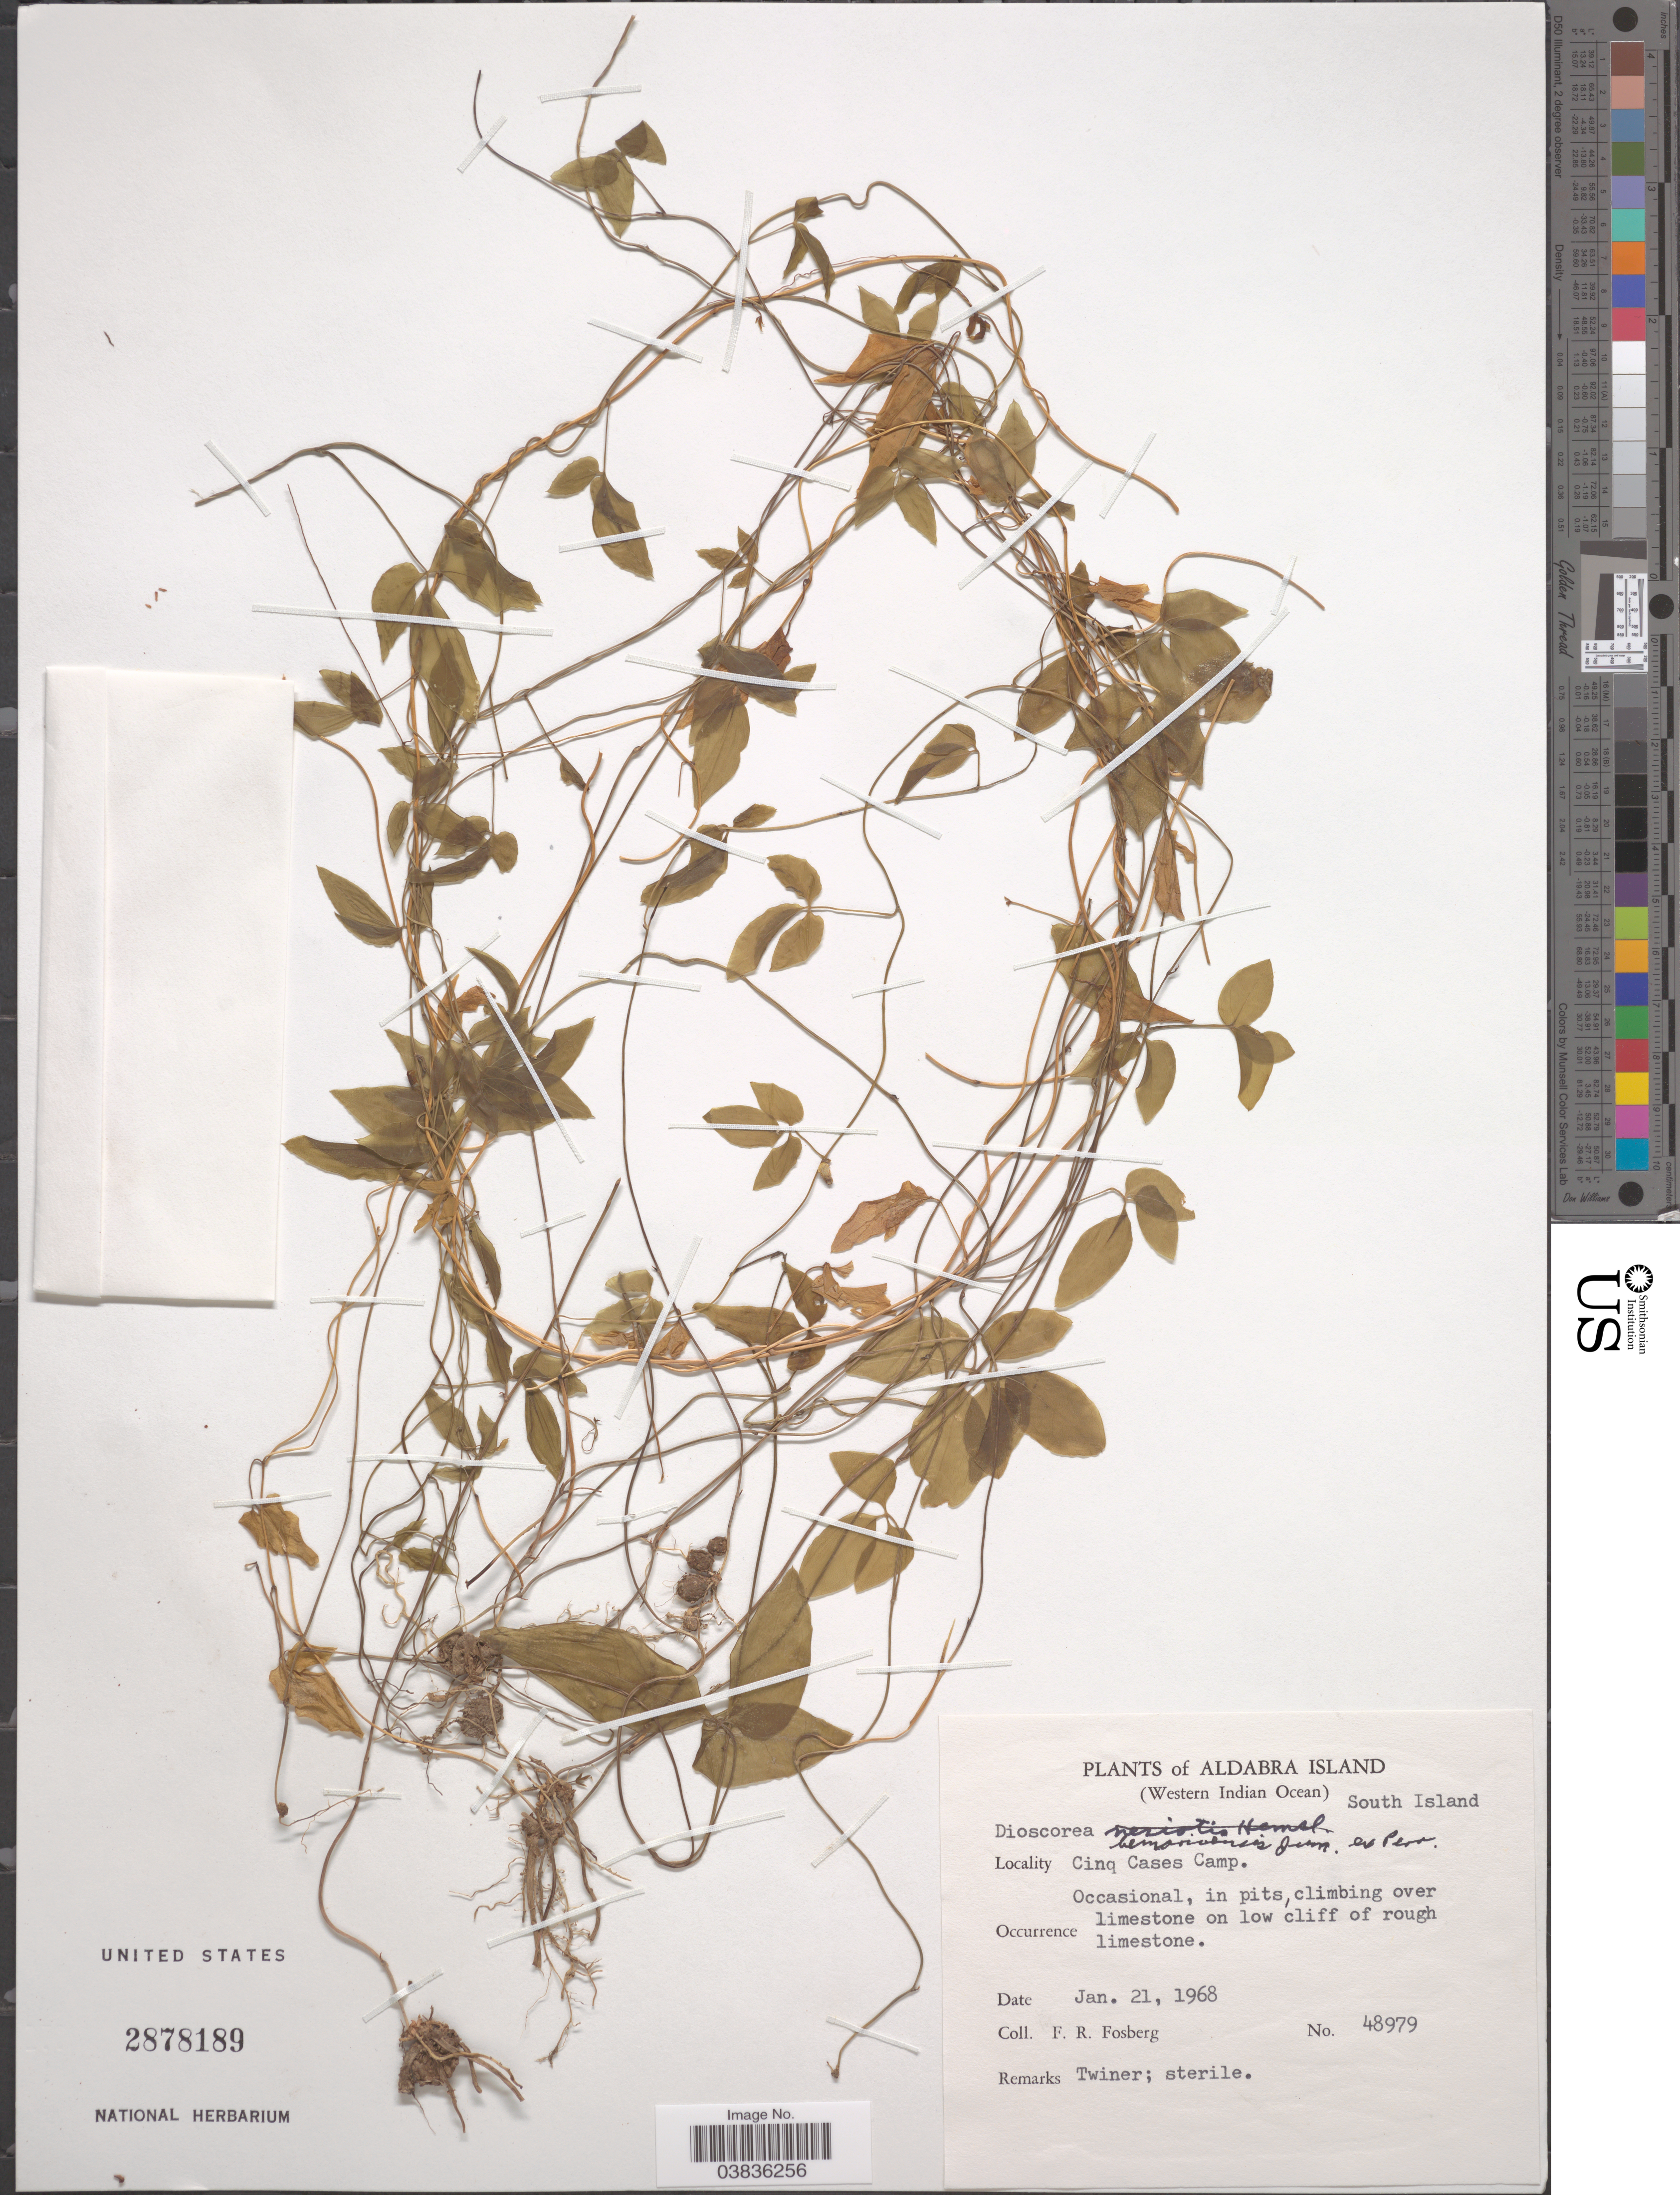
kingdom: Plantae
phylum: Tracheophyta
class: Liliopsida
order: Dioscoreales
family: Dioscoreaceae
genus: Dioscorea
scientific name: Dioscorea bemarivensis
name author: Jum. & H. Perrier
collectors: F. R. Fosberg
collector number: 48979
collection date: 1968-01-21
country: Seychelles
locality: Aldabra Island (Western Indian Ocean). South Island. Cinq Cases Camp.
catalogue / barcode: US 2878189